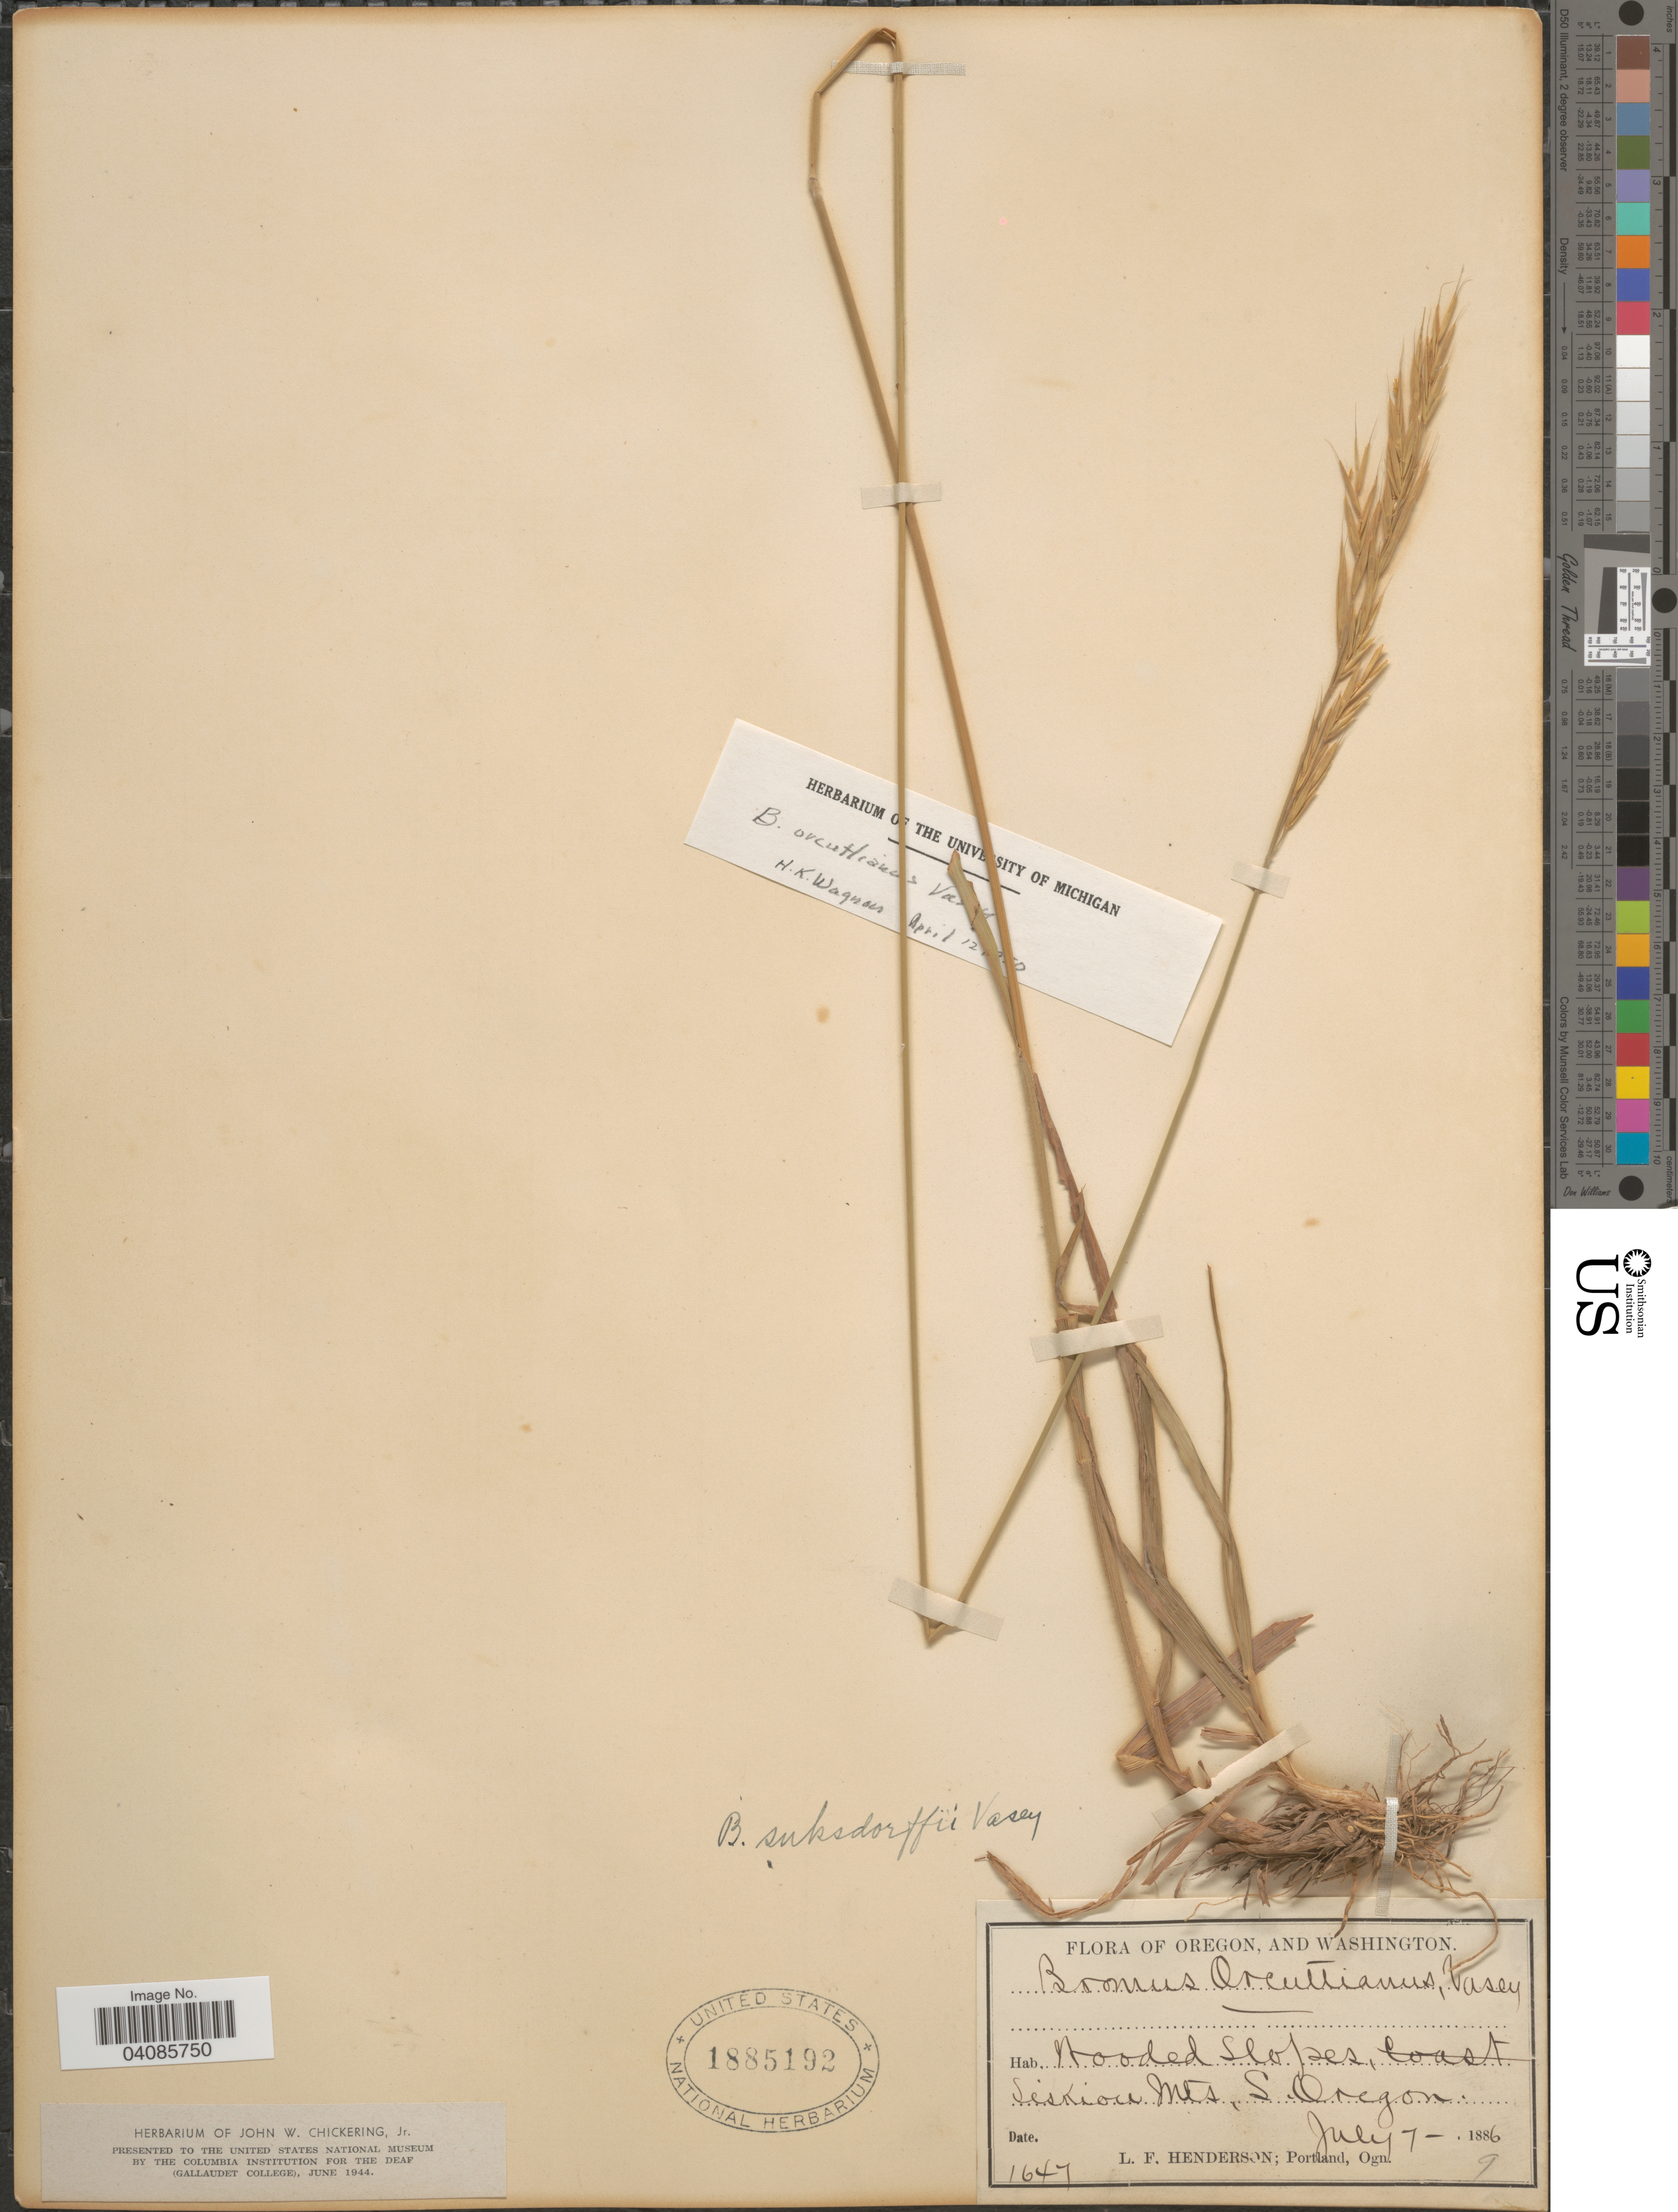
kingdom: Plantae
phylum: Tracheophyta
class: Liliopsida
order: Poales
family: Poaceae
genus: Bromus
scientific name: Bromus suksdorfii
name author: Vasey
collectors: L. Henderson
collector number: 1647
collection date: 1886-07-07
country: United States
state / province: Oregon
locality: Wooded slopes, Siskiou Mts., S. Oregon.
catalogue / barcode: US 1885192